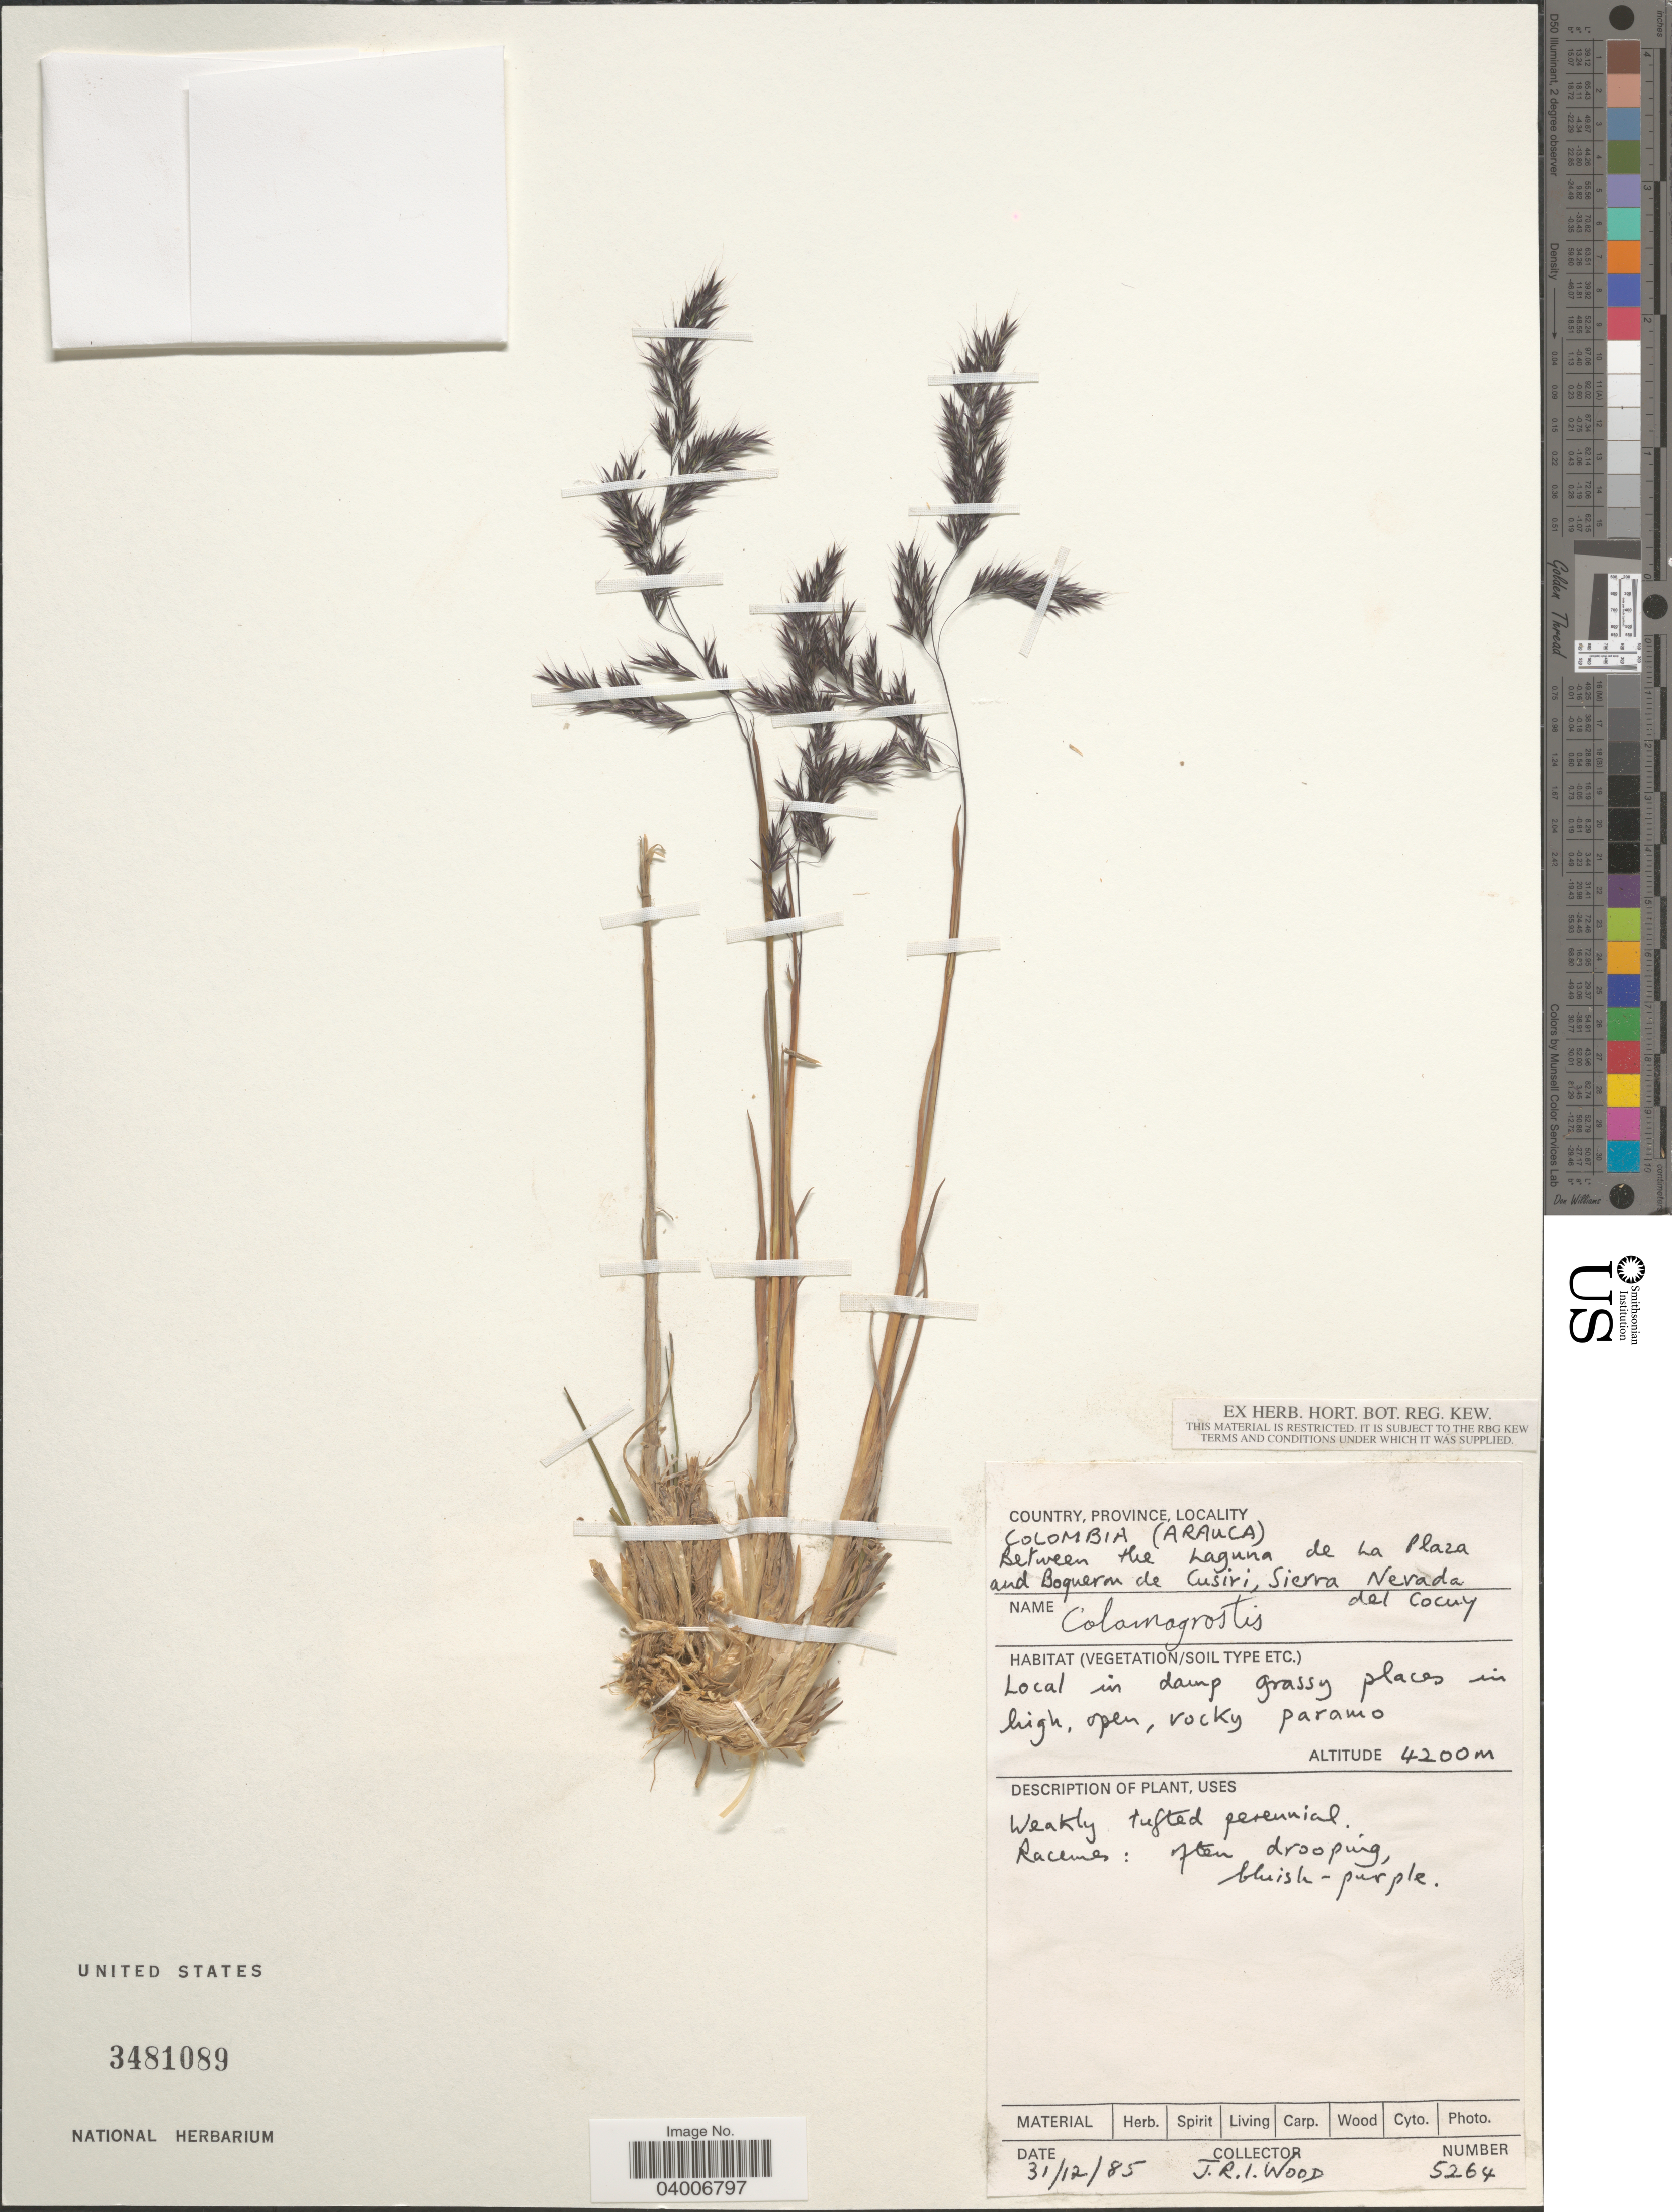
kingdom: Plantae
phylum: Tracheophyta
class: Liliopsida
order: Poales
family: Poaceae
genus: Cinnagrostis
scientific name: Cinnagrostis sp.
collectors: J. R. I. Wood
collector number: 5264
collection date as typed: Transcribed d/m/y: 31/12/85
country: Colombia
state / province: Arauca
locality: Between the Laguna de La Plaza and Boqueron de Cusiri, Sierra Nevada del Cocuy.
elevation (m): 4200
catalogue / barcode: US 3481089